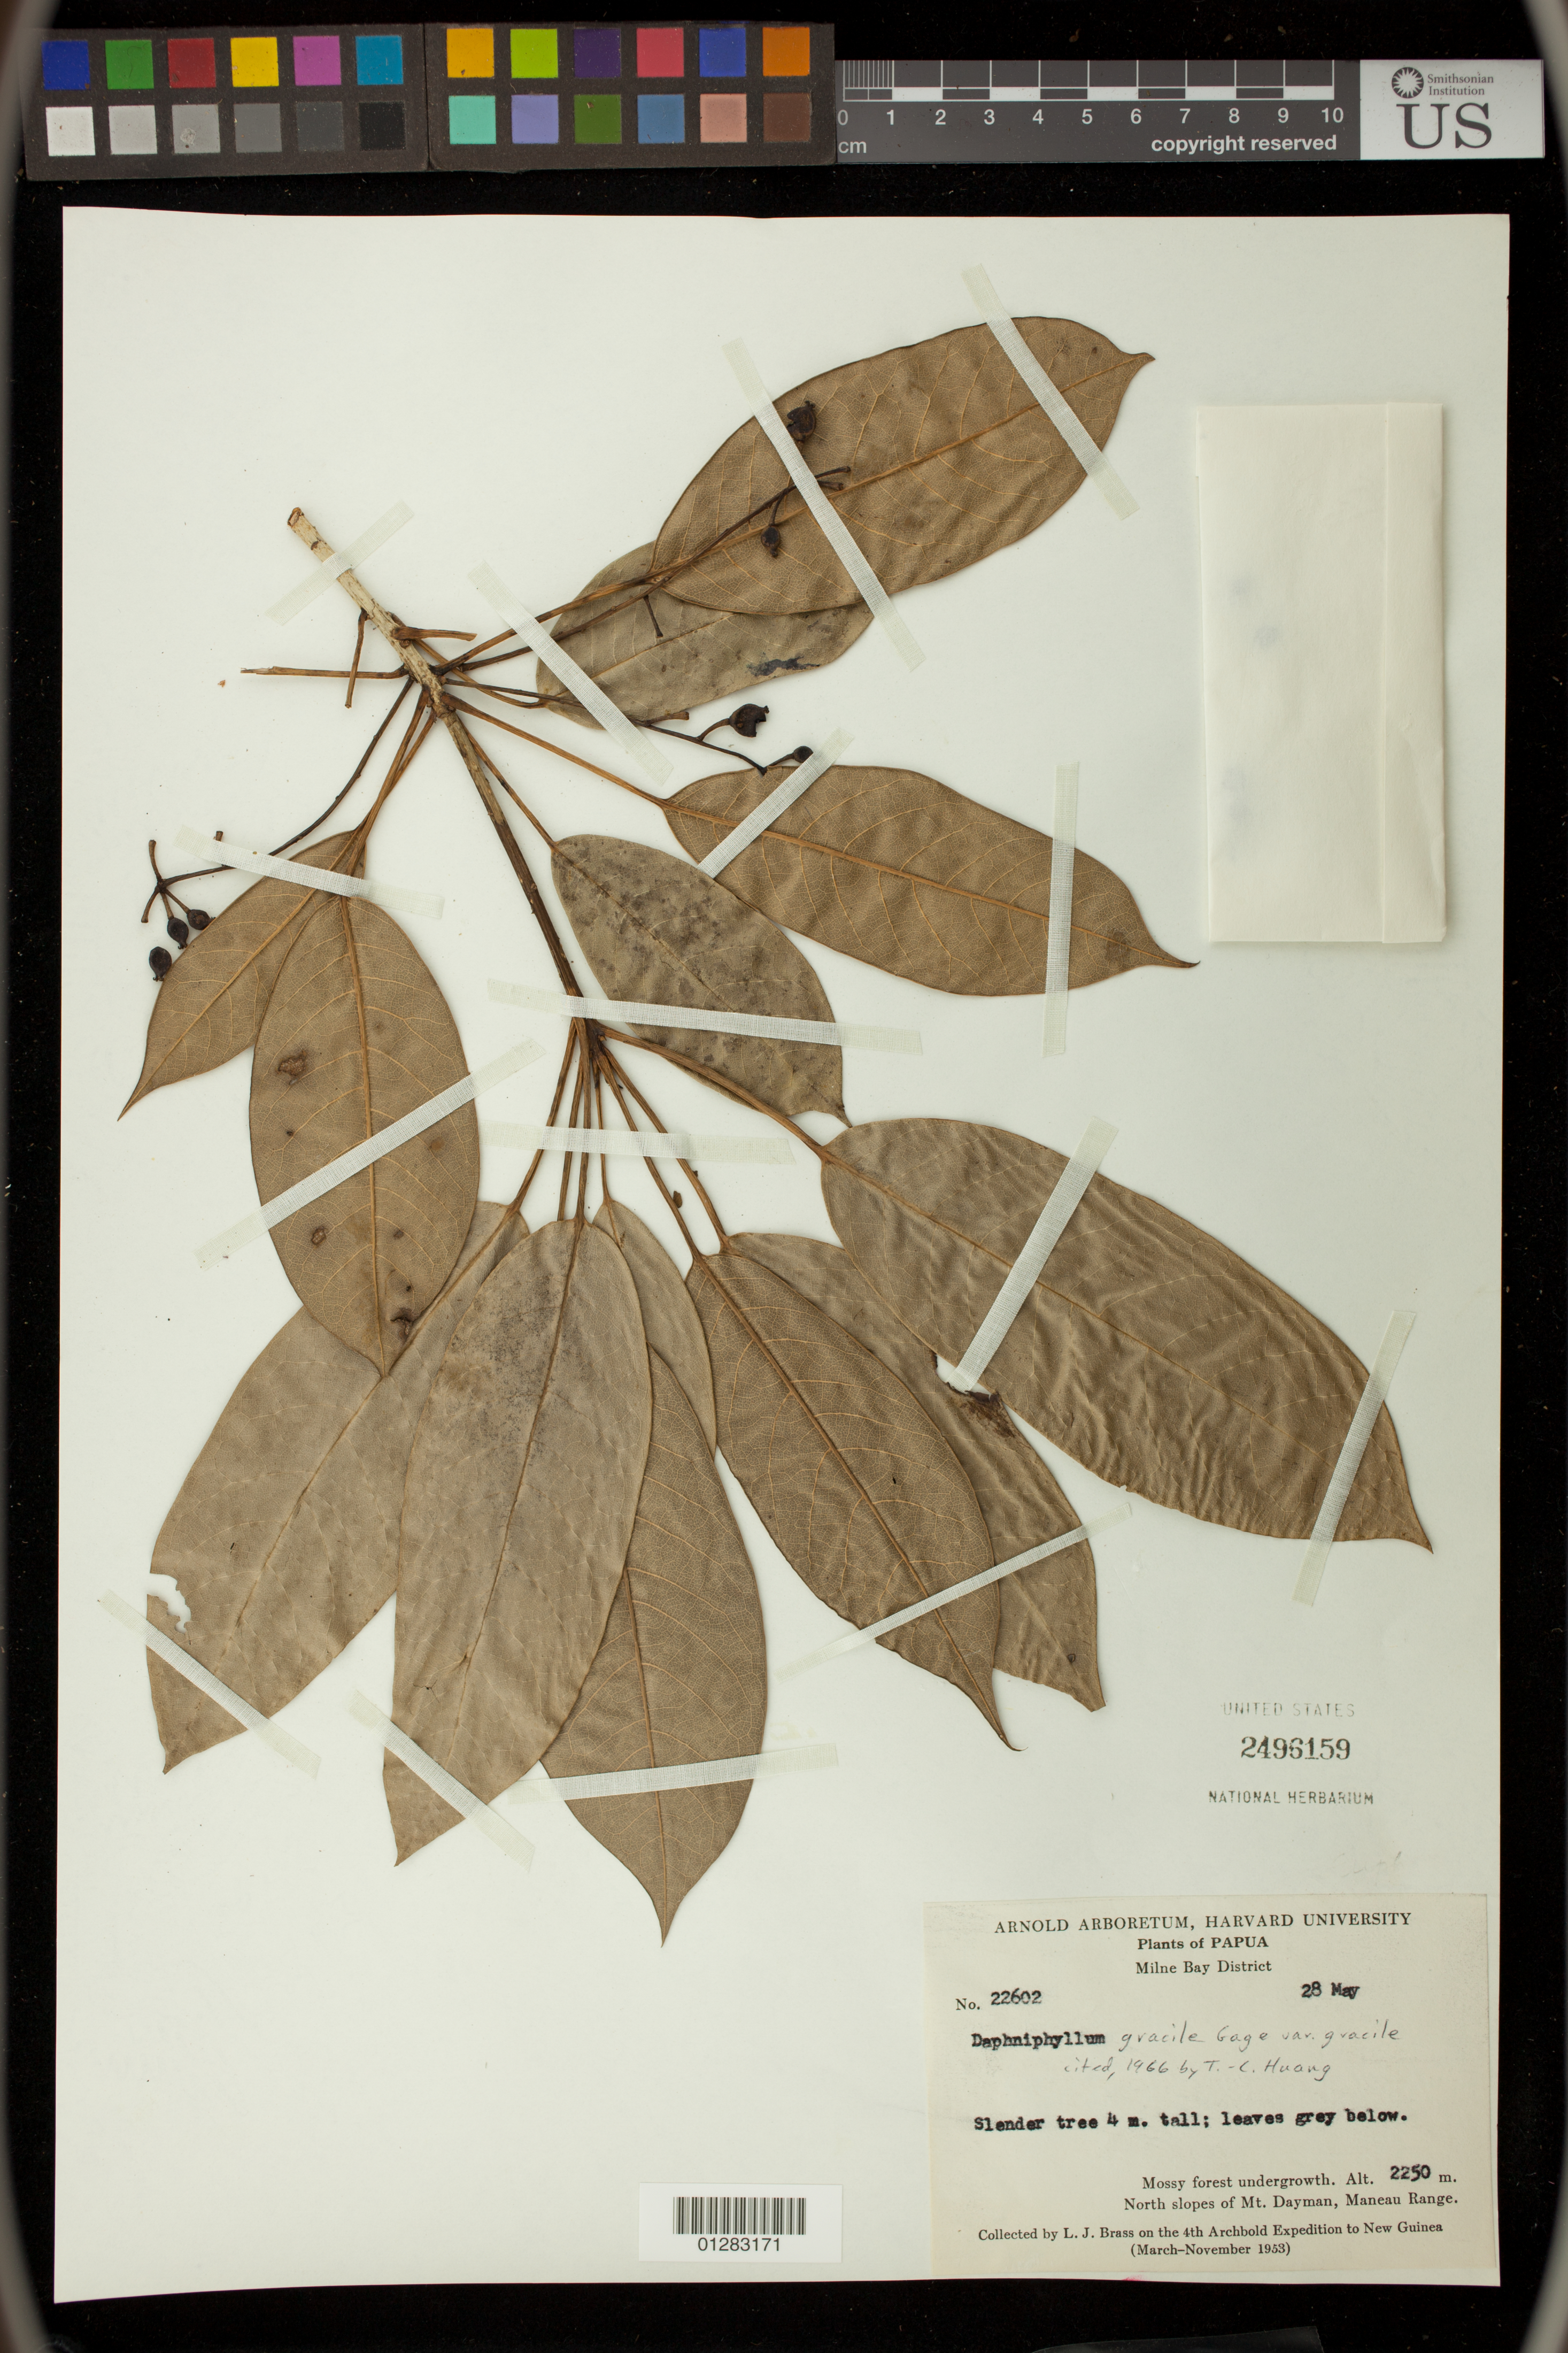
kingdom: Plantae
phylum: Tracheophyta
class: Magnoliopsida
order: Saxifragales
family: Daphniphyllaceae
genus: Daphniphyllum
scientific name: Daphniphyllum gracile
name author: Gage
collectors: L. J. Brass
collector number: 22602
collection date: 1953-05-28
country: Papua New Guinea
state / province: Milne Bay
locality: North slopes of Mt. Dayman, Maneau Range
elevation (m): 686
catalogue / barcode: US 2496159